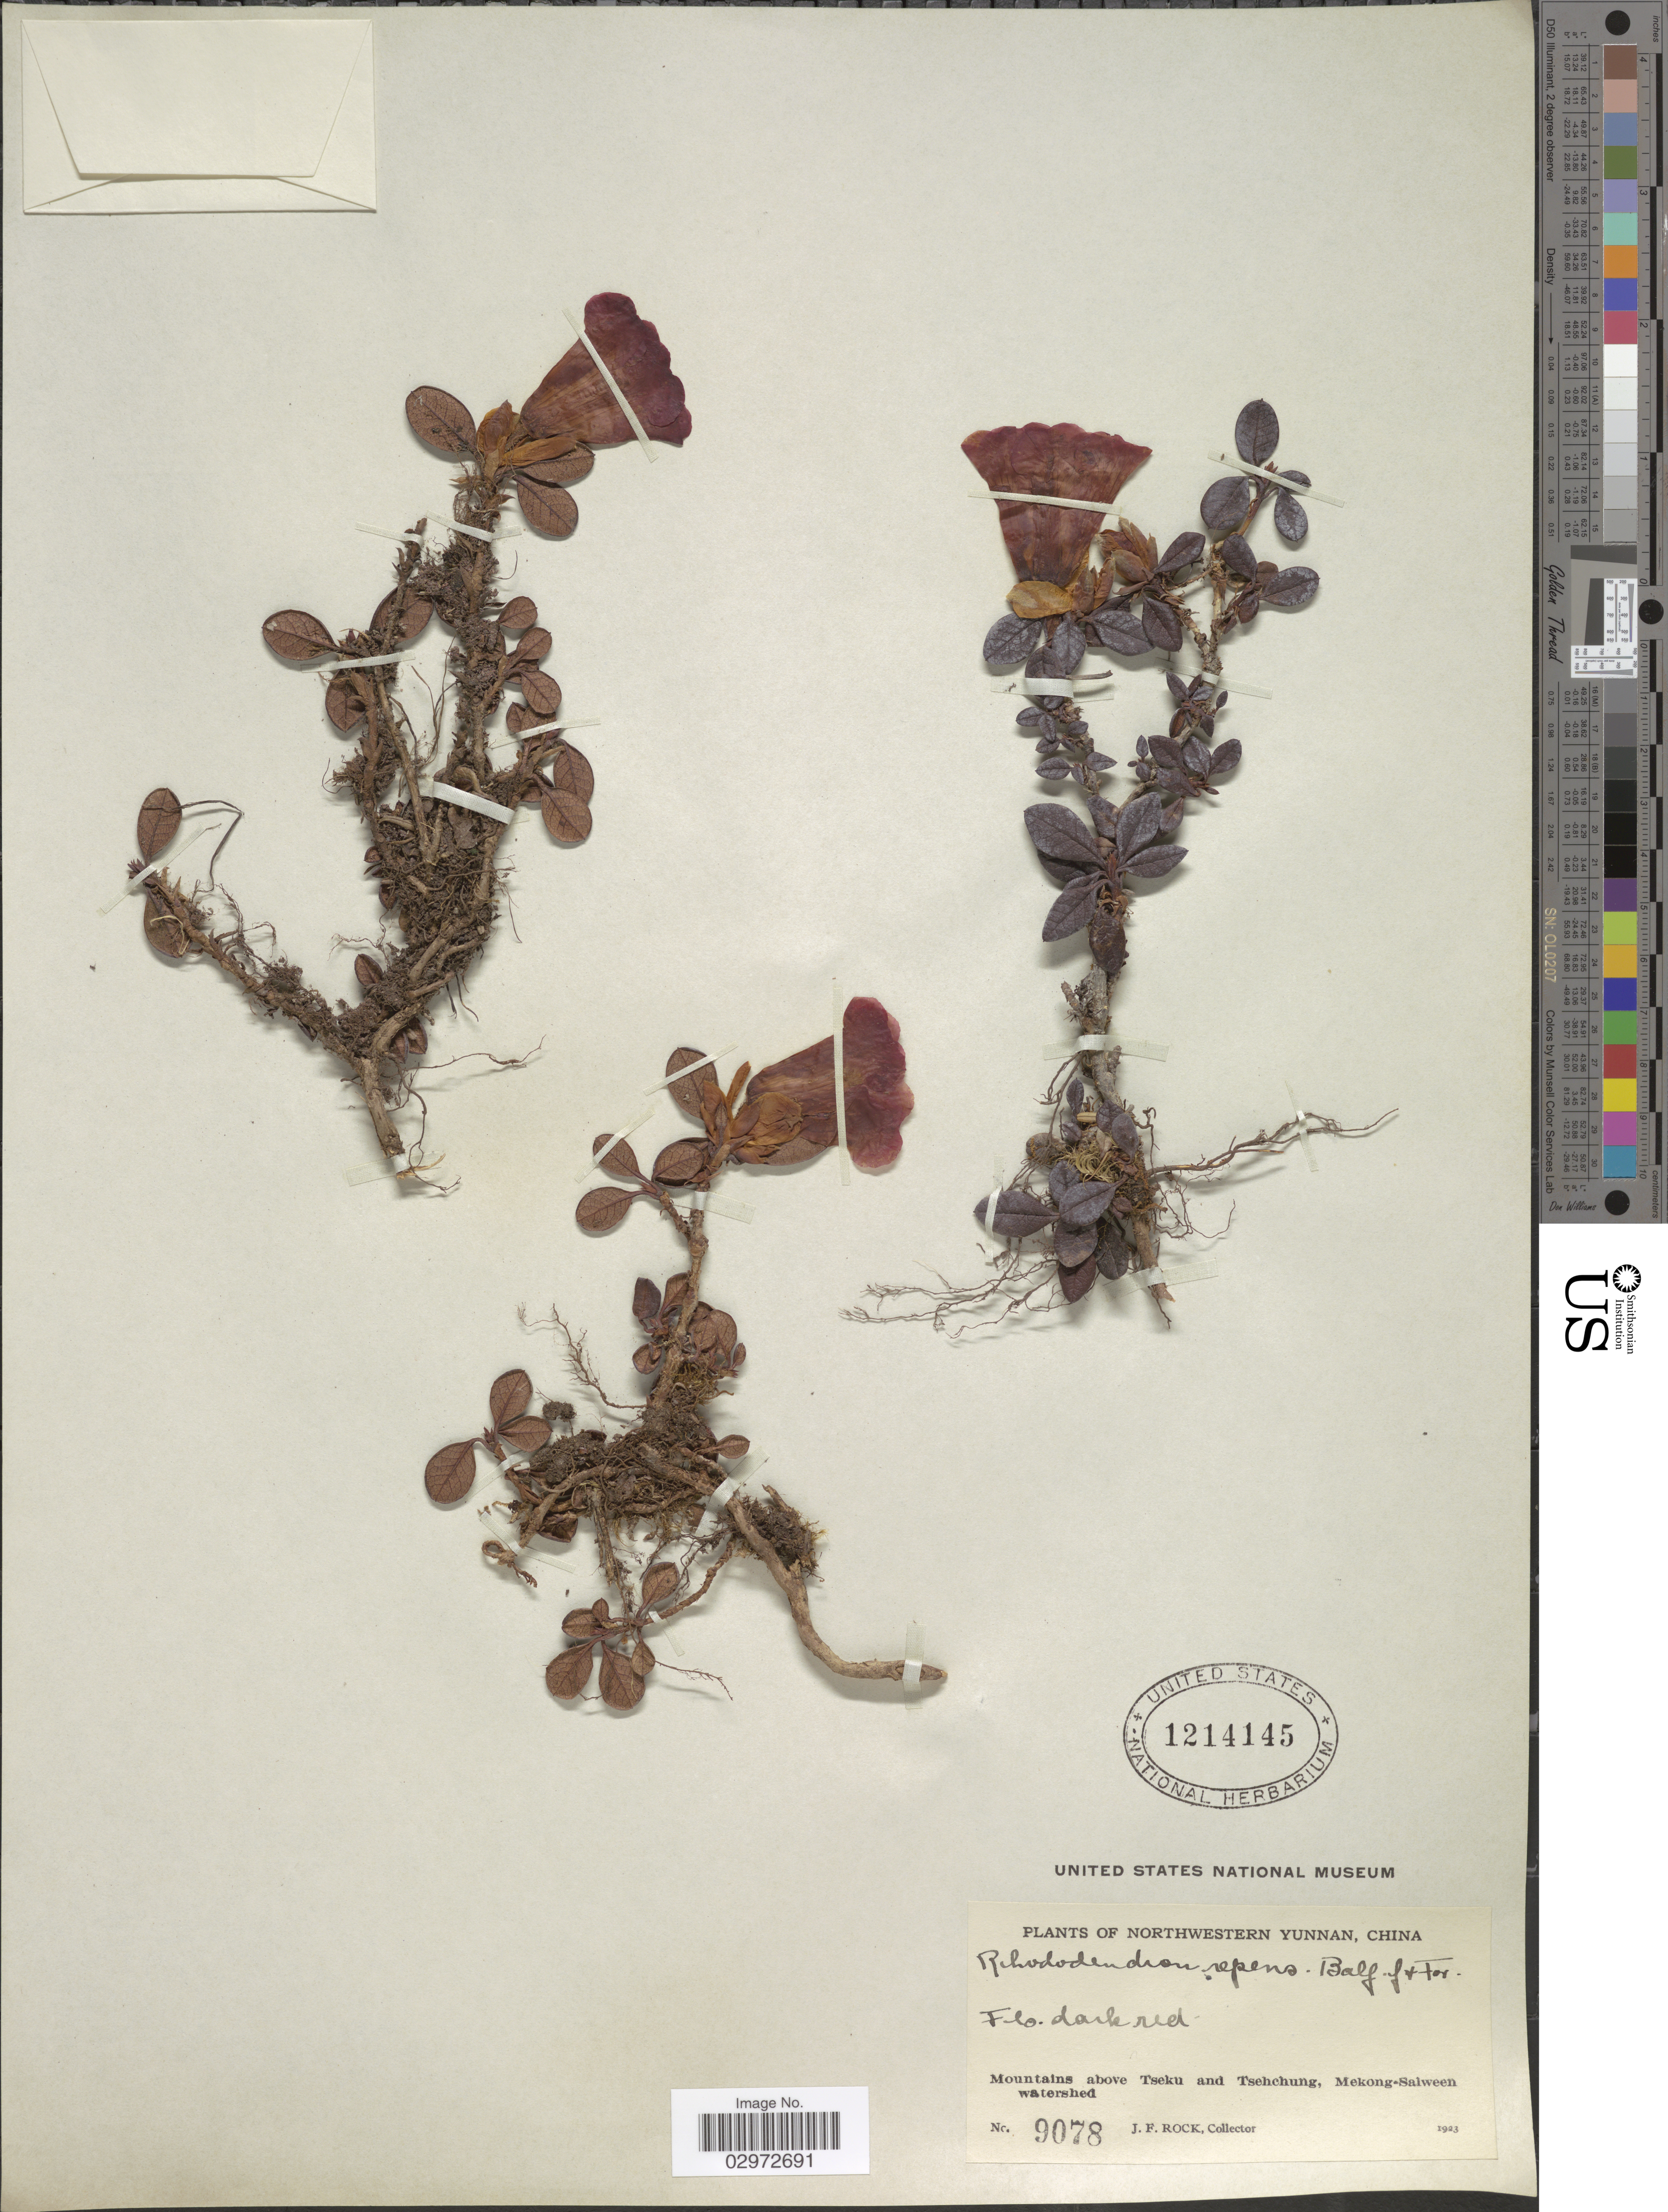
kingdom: Plantae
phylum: Tracheophyta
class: Magnoliopsida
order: Ericales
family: Ericaceae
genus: Rhododendron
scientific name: Rhododendron repens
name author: Balf. f. & Forrest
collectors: J. Rock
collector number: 9078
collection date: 1923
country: China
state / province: Yunnan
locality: Northwestern Yunnan. Mountains above Tseku and Tsehchung, Mekong-Salween watershed.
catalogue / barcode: US 1214145